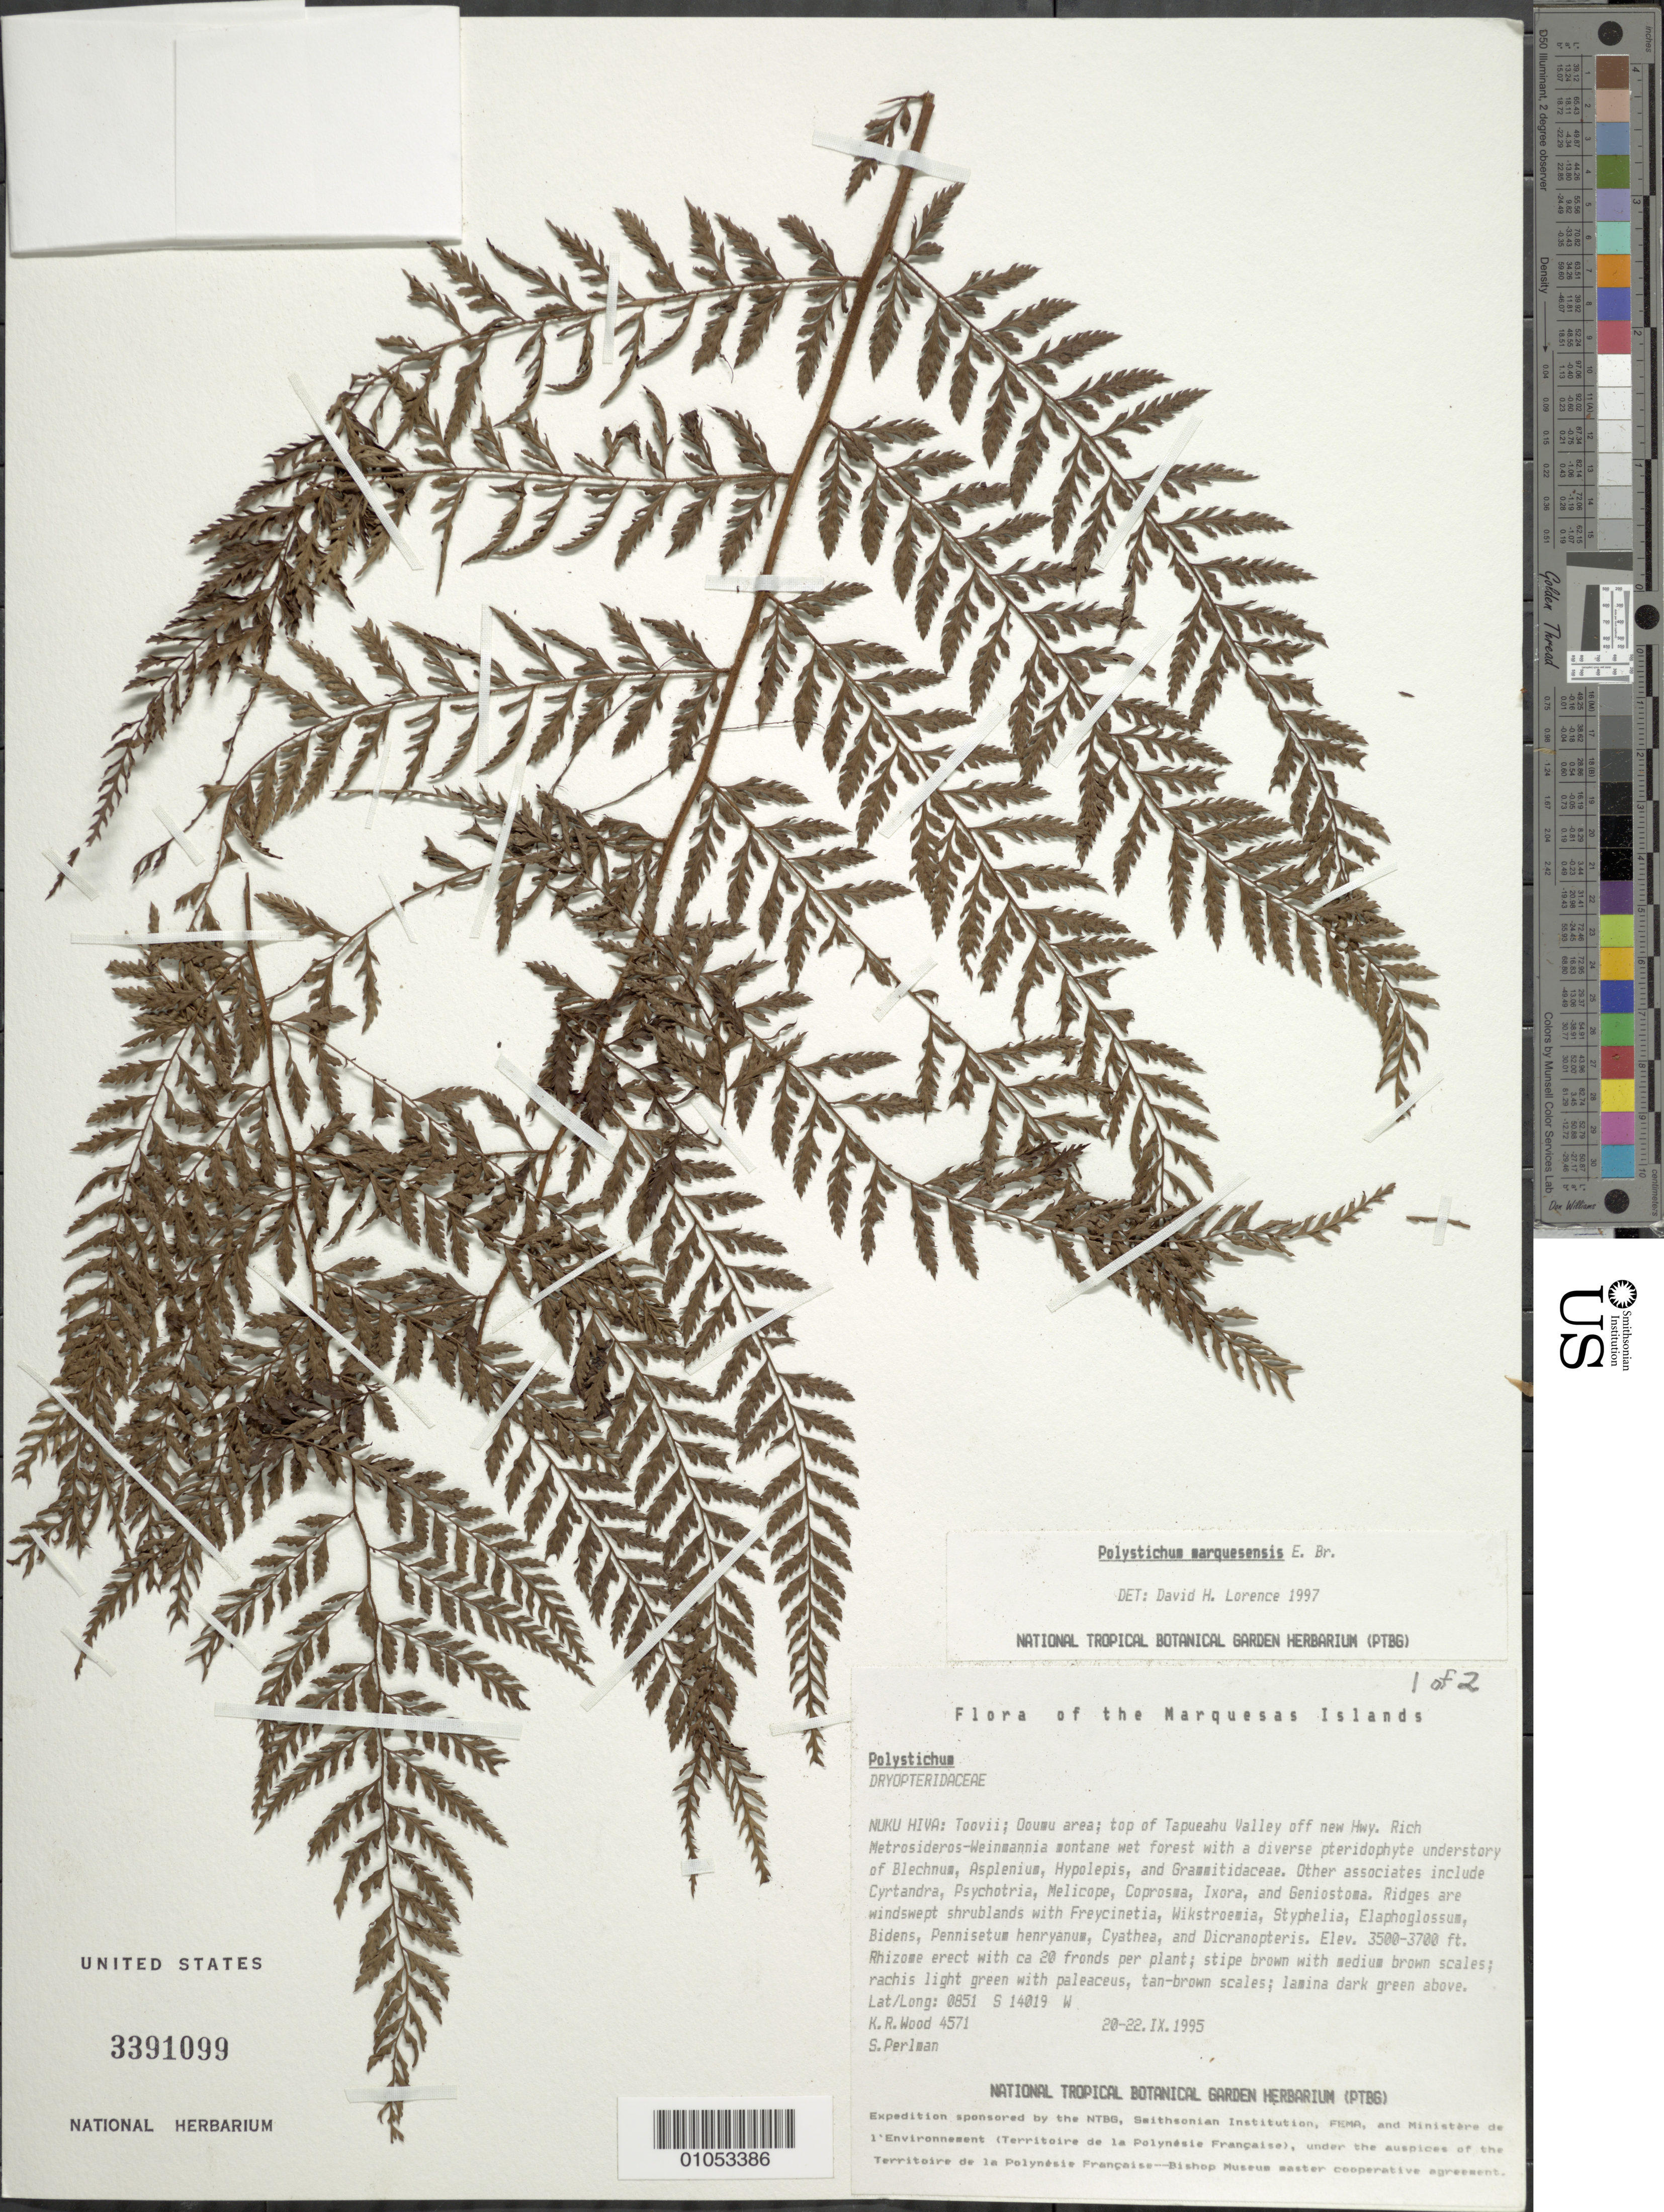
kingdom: Plantae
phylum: Tracheophyta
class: Polypodiopsida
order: Polypodiales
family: Dryopteridaceae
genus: Polystichum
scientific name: Polystichum marquesense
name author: E.D. Br.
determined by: Lorence, David H., (PTBG), National Tropical Botanical Garden (UNITED STATES)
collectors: K. R. Wood & S. P. Perlman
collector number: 4571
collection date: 1995-09-20/1995-09-22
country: French Polynesia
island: Nuku Hiva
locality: Toovii, Ooumu area, top of Tapueahu Valley off new hwy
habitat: Rich Metrosideros - Weinmannia montane wet forests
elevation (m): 1067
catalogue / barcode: US 3391099